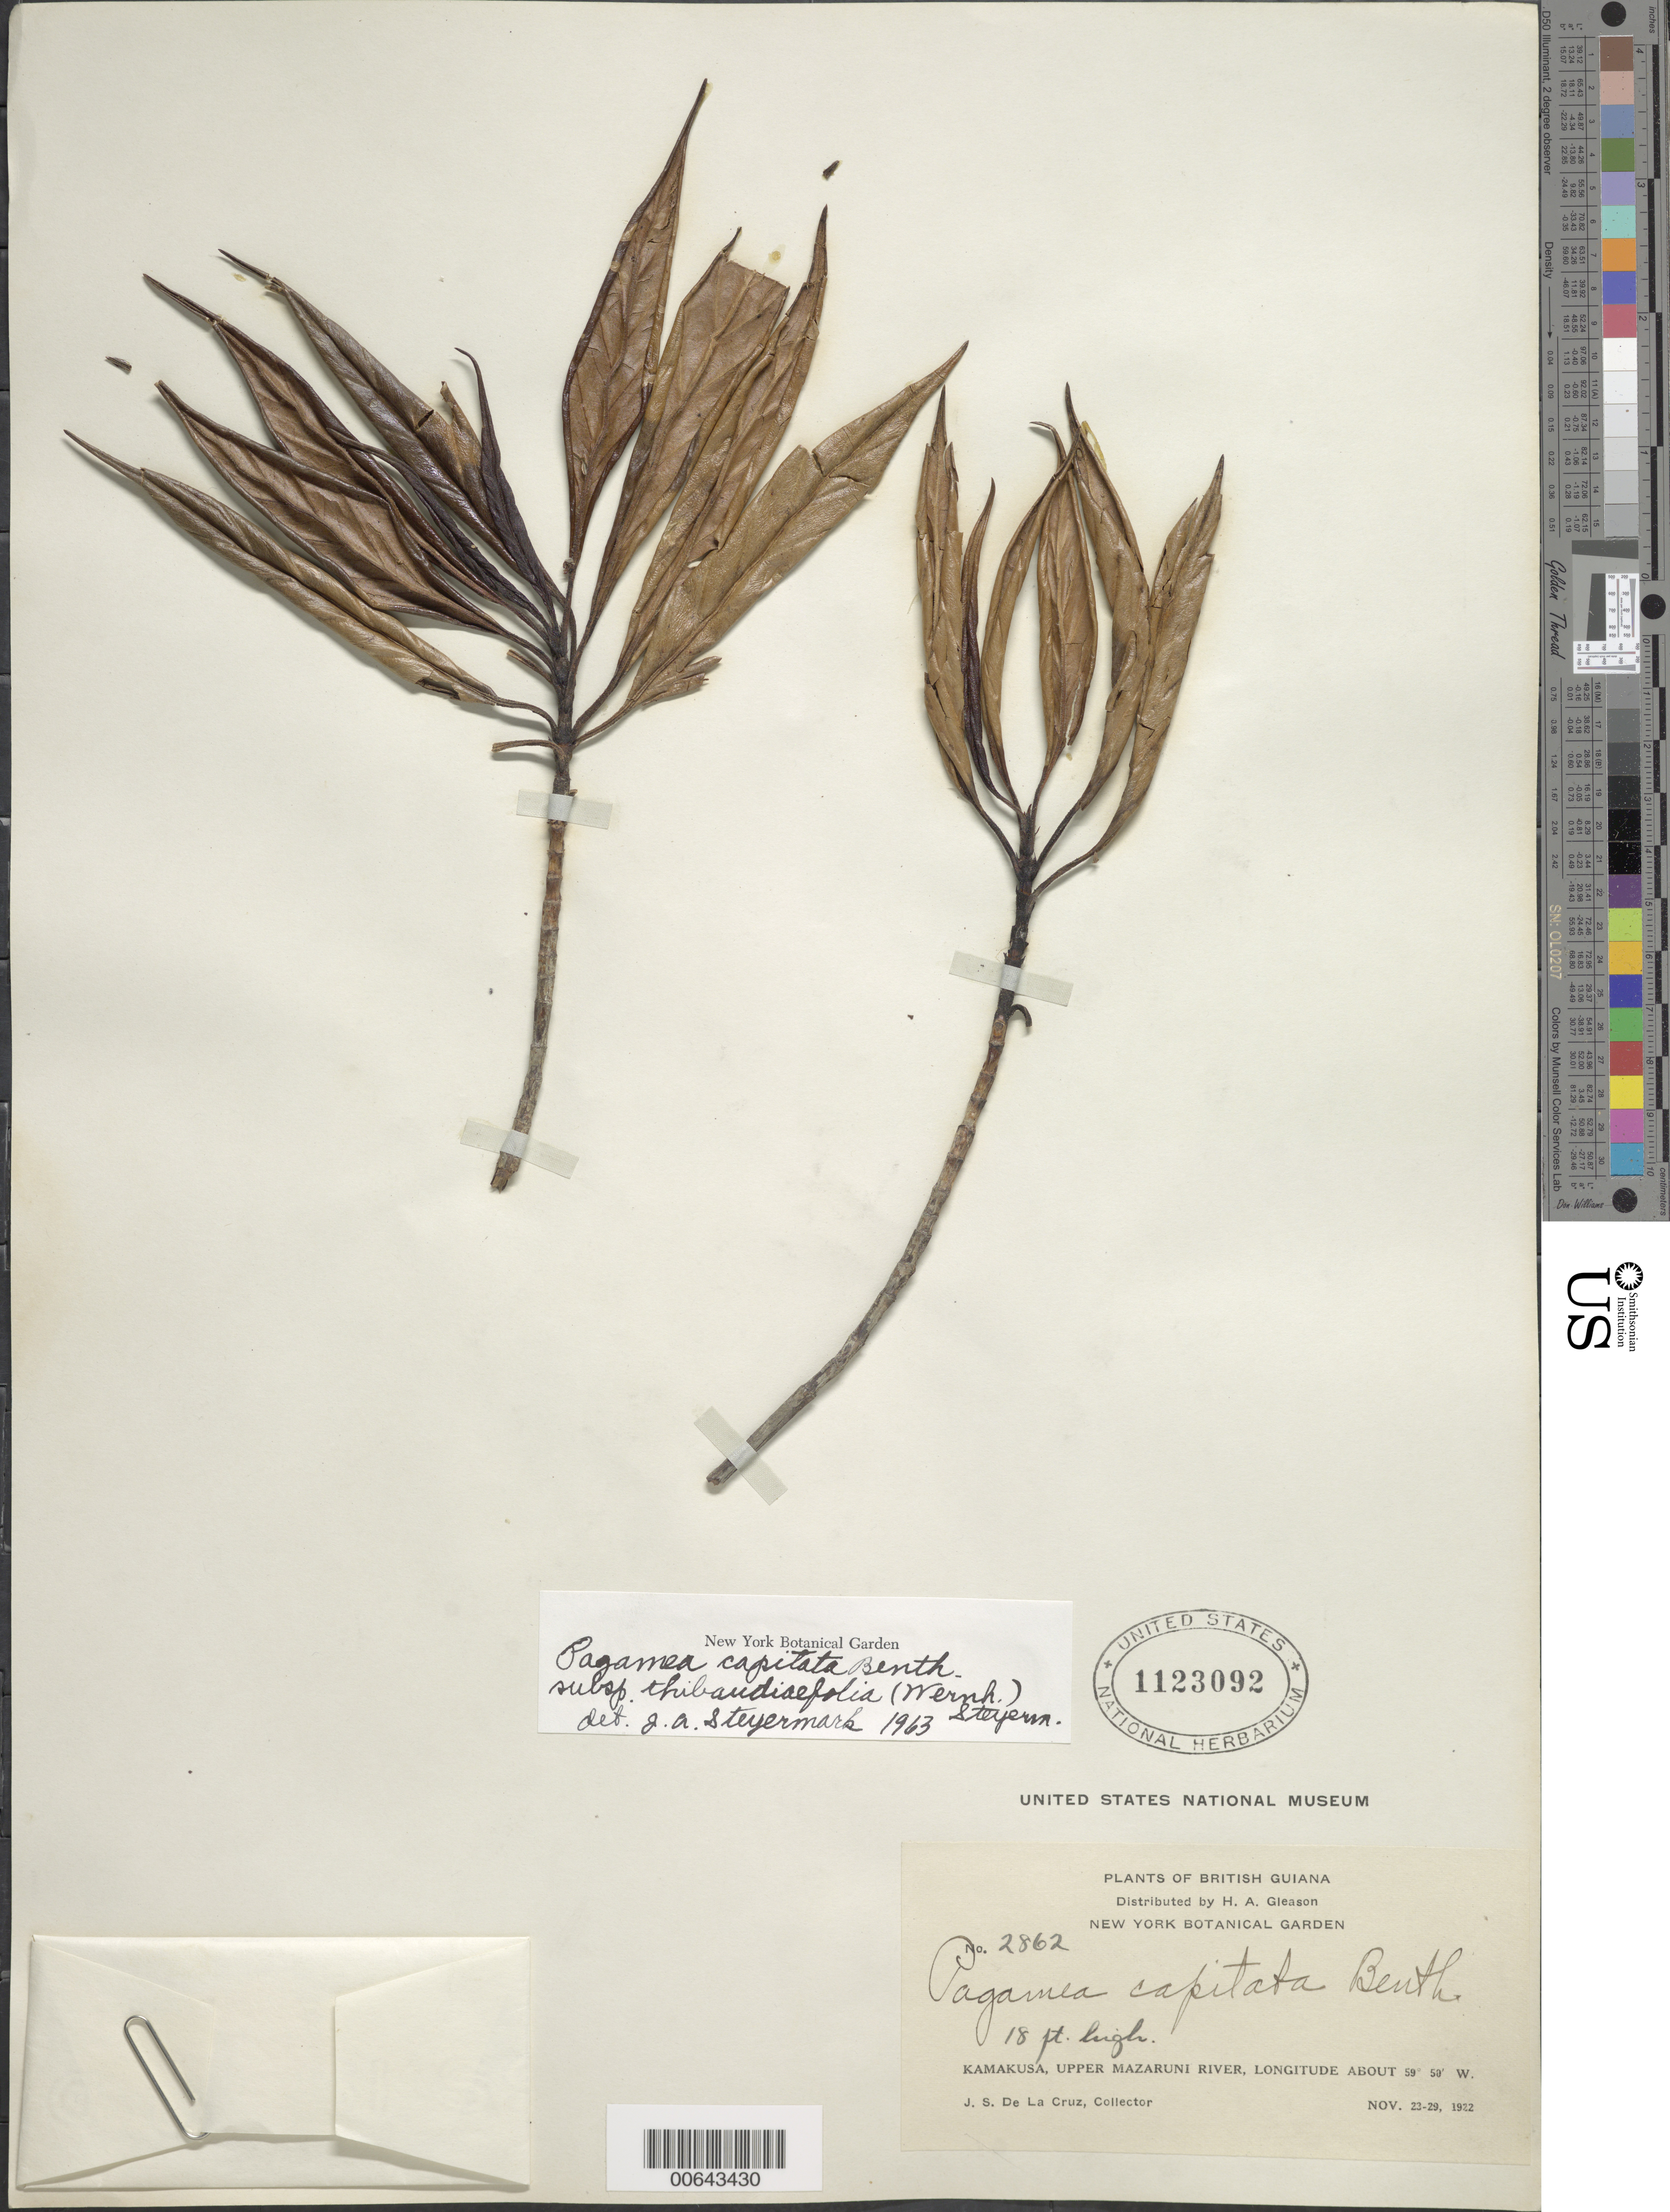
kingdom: Plantae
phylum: Tracheophyta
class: Magnoliopsida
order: Gentianales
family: Rubiaceae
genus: Pagamea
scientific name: Pagamea capitata subsp. thibaudiifolia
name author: (Wernham) Steyerm.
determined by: Steyermark, Julian A., (VEN)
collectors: J. S. de la Cruz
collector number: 2862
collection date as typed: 23-Nov-22 to 29-Nov-22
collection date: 1922-11-23/1922-11-29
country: Guyana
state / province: Cuyuni-Mazaruni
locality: Kamakusa, Upper Mazaruni R.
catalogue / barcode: US 1123092